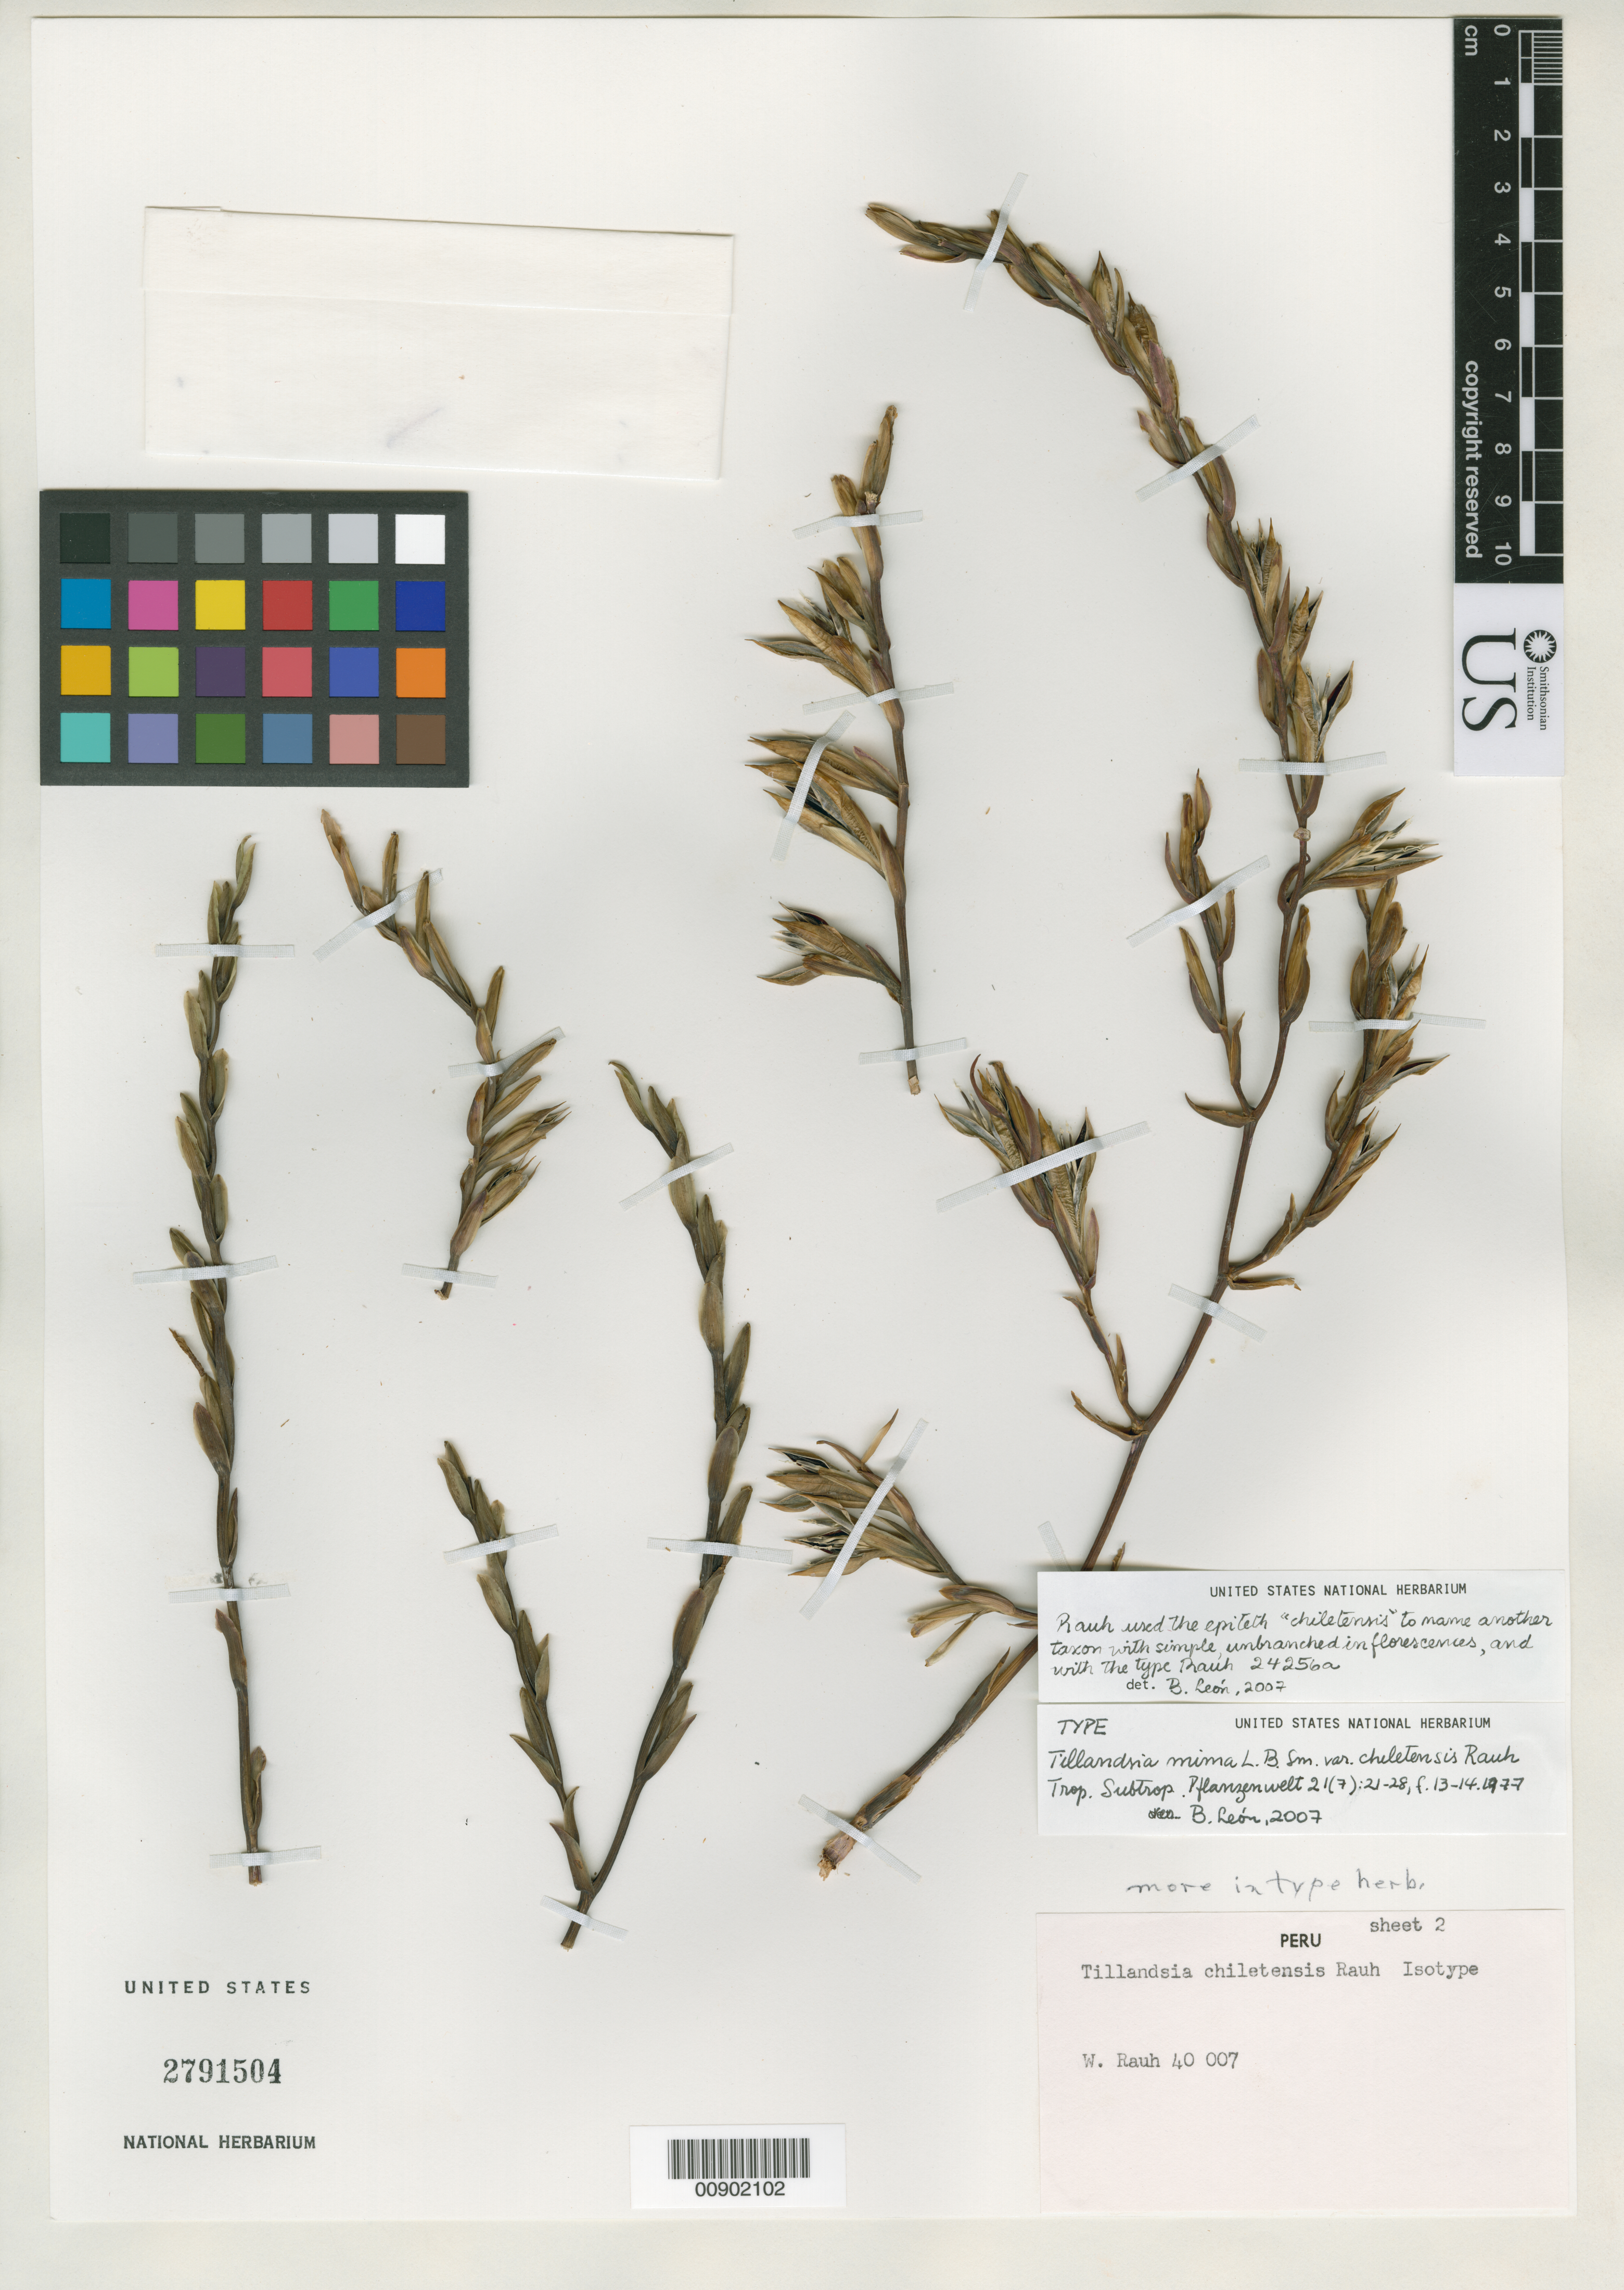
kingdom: Plantae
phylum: Tracheophyta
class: Liliopsida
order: Poales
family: Bromeliaceae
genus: Tillandsia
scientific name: Tillandsia mima var. chiletensis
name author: Rauh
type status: Isotype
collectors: W. Rauh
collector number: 40007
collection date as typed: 08 Jul 1976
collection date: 1976-07-08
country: Peru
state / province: Cajamarca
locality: Nord-Peru, Dptm. Cajamarca. Felshänge, Tal des Rio Jequetepeque zwischen Chilete u. Templadera.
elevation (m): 800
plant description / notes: NOT Tillandsia chiletensis Rauh. Specimen originally annotated as "Tillandsia chiletensis Rauh nov. spec." but Rauh subsequently published a different species under that name.; Specimen made from cultivated material?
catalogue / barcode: US 2791504